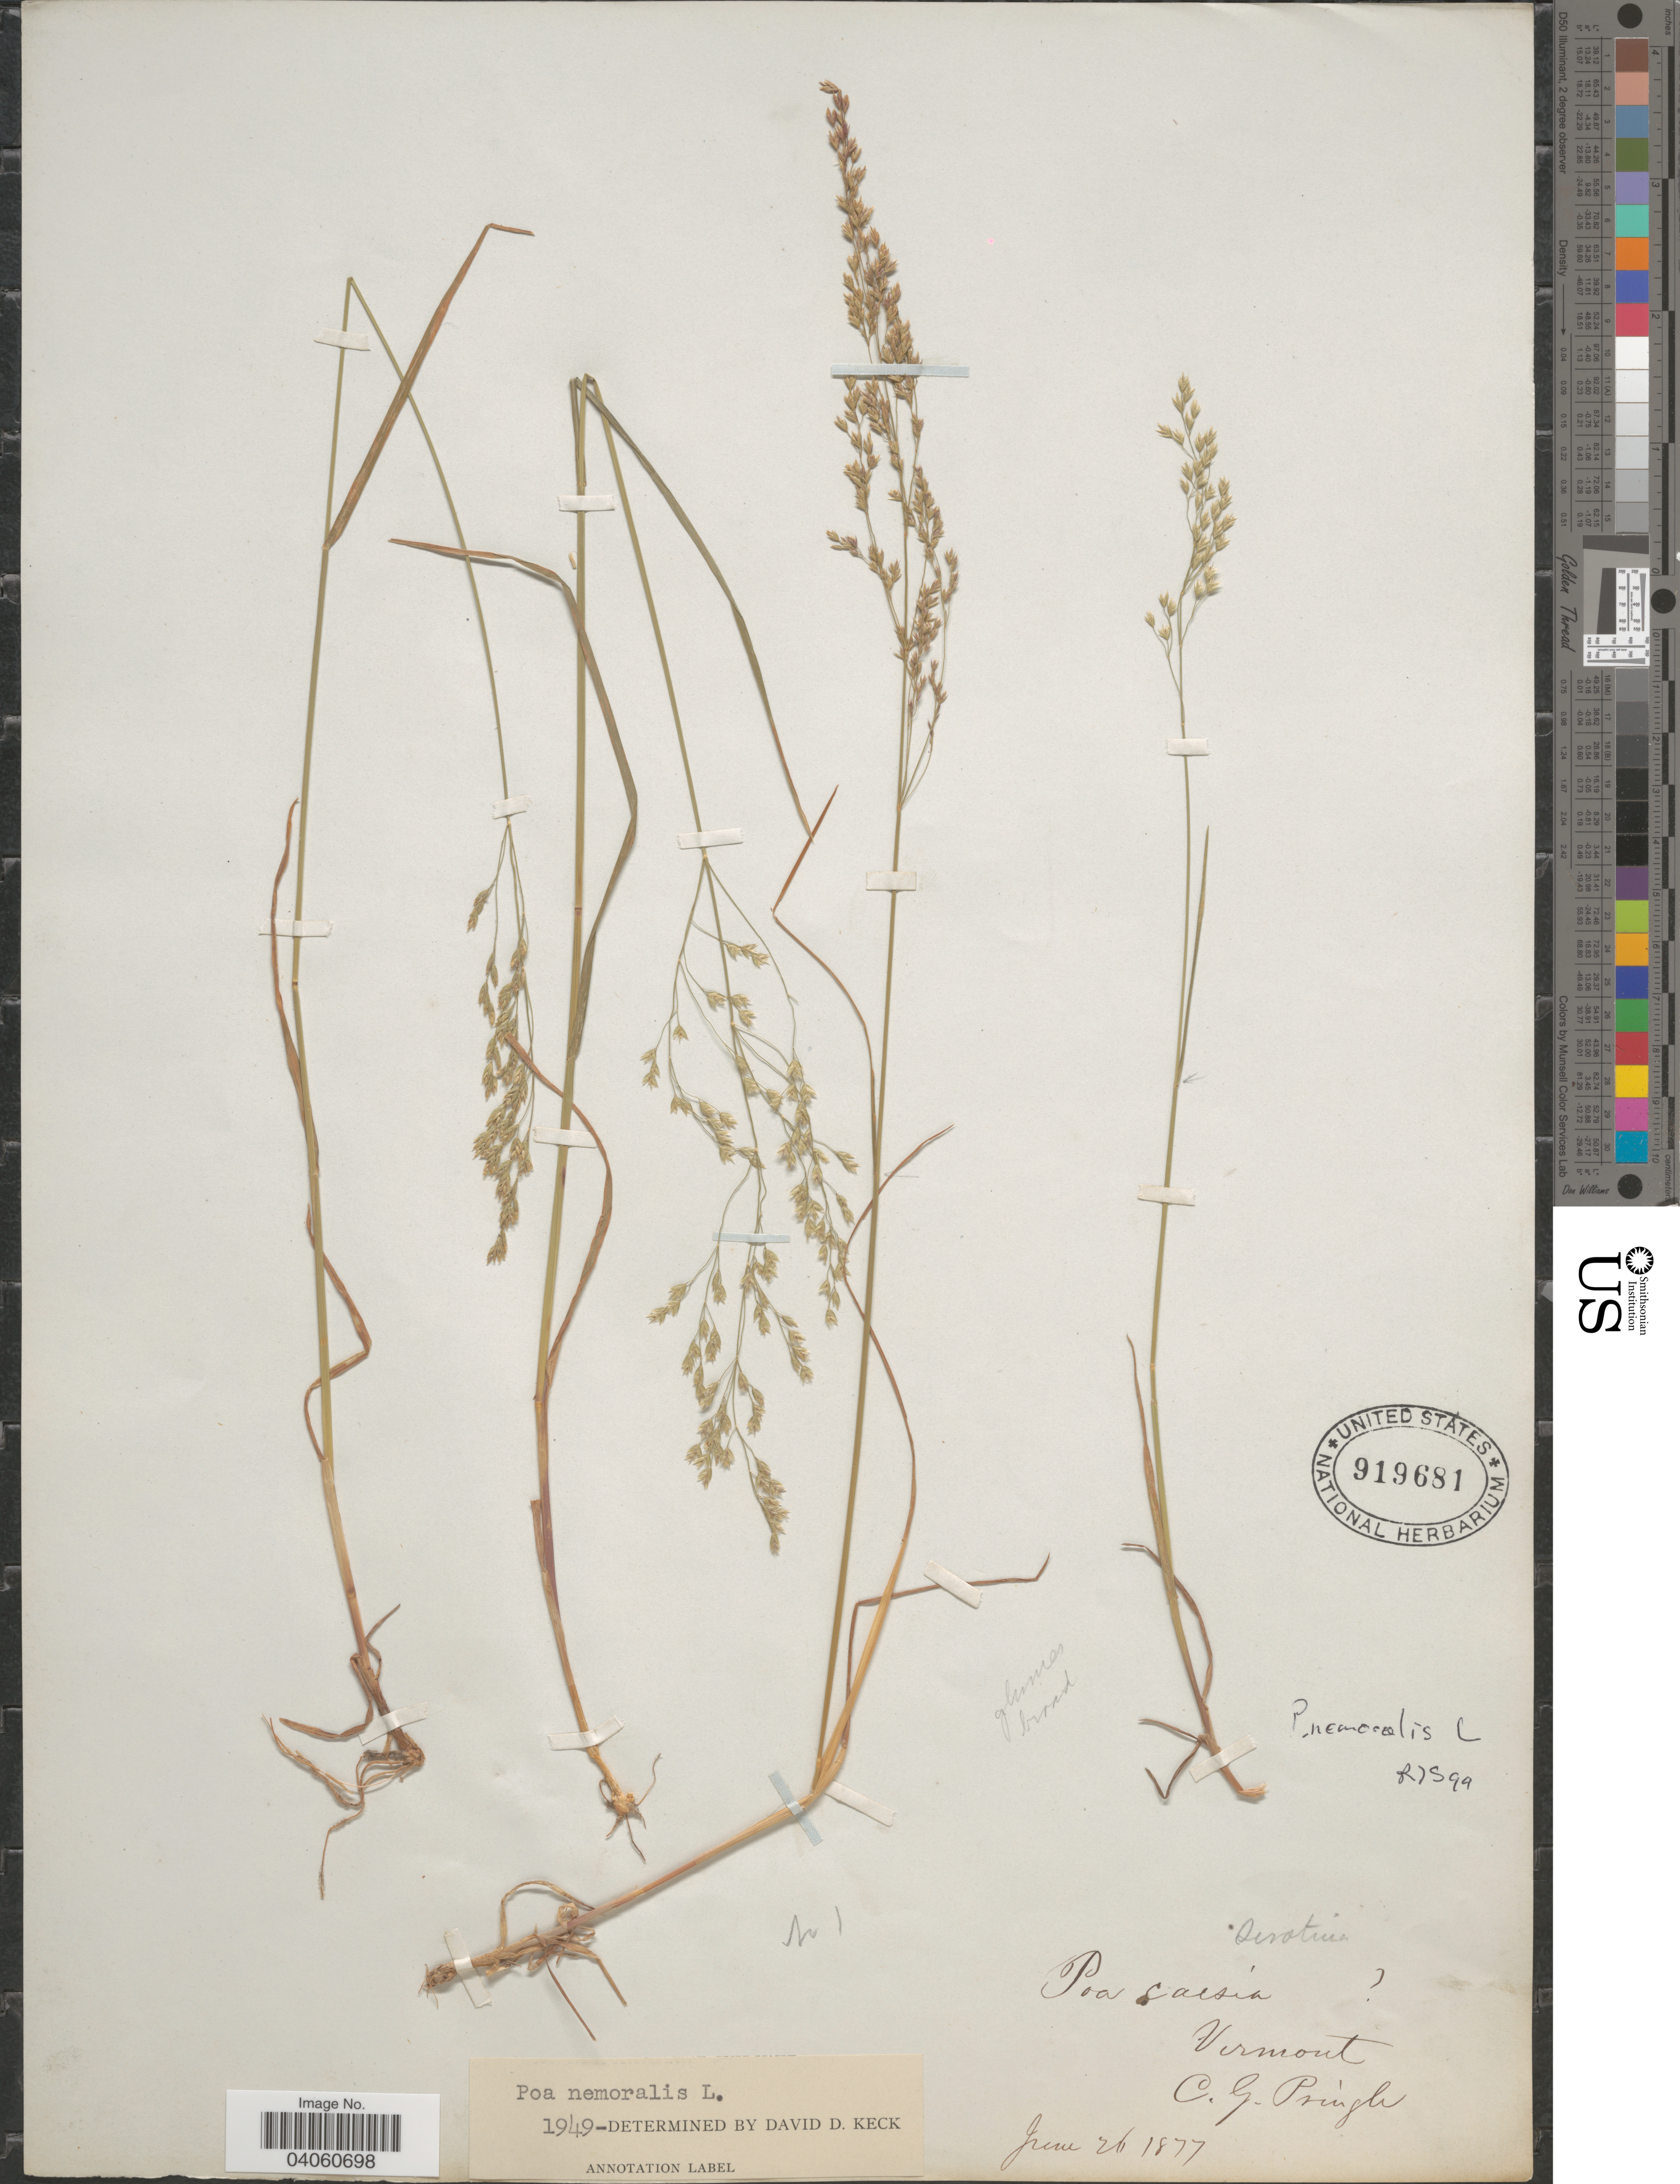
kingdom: Plantae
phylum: Tracheophyta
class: Liliopsida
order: Poales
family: Poaceae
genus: Poa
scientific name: Poa nemoralis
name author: L.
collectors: C. G. Pringle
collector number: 1?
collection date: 1877-08-26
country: United States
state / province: Vermont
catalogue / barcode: US 919681